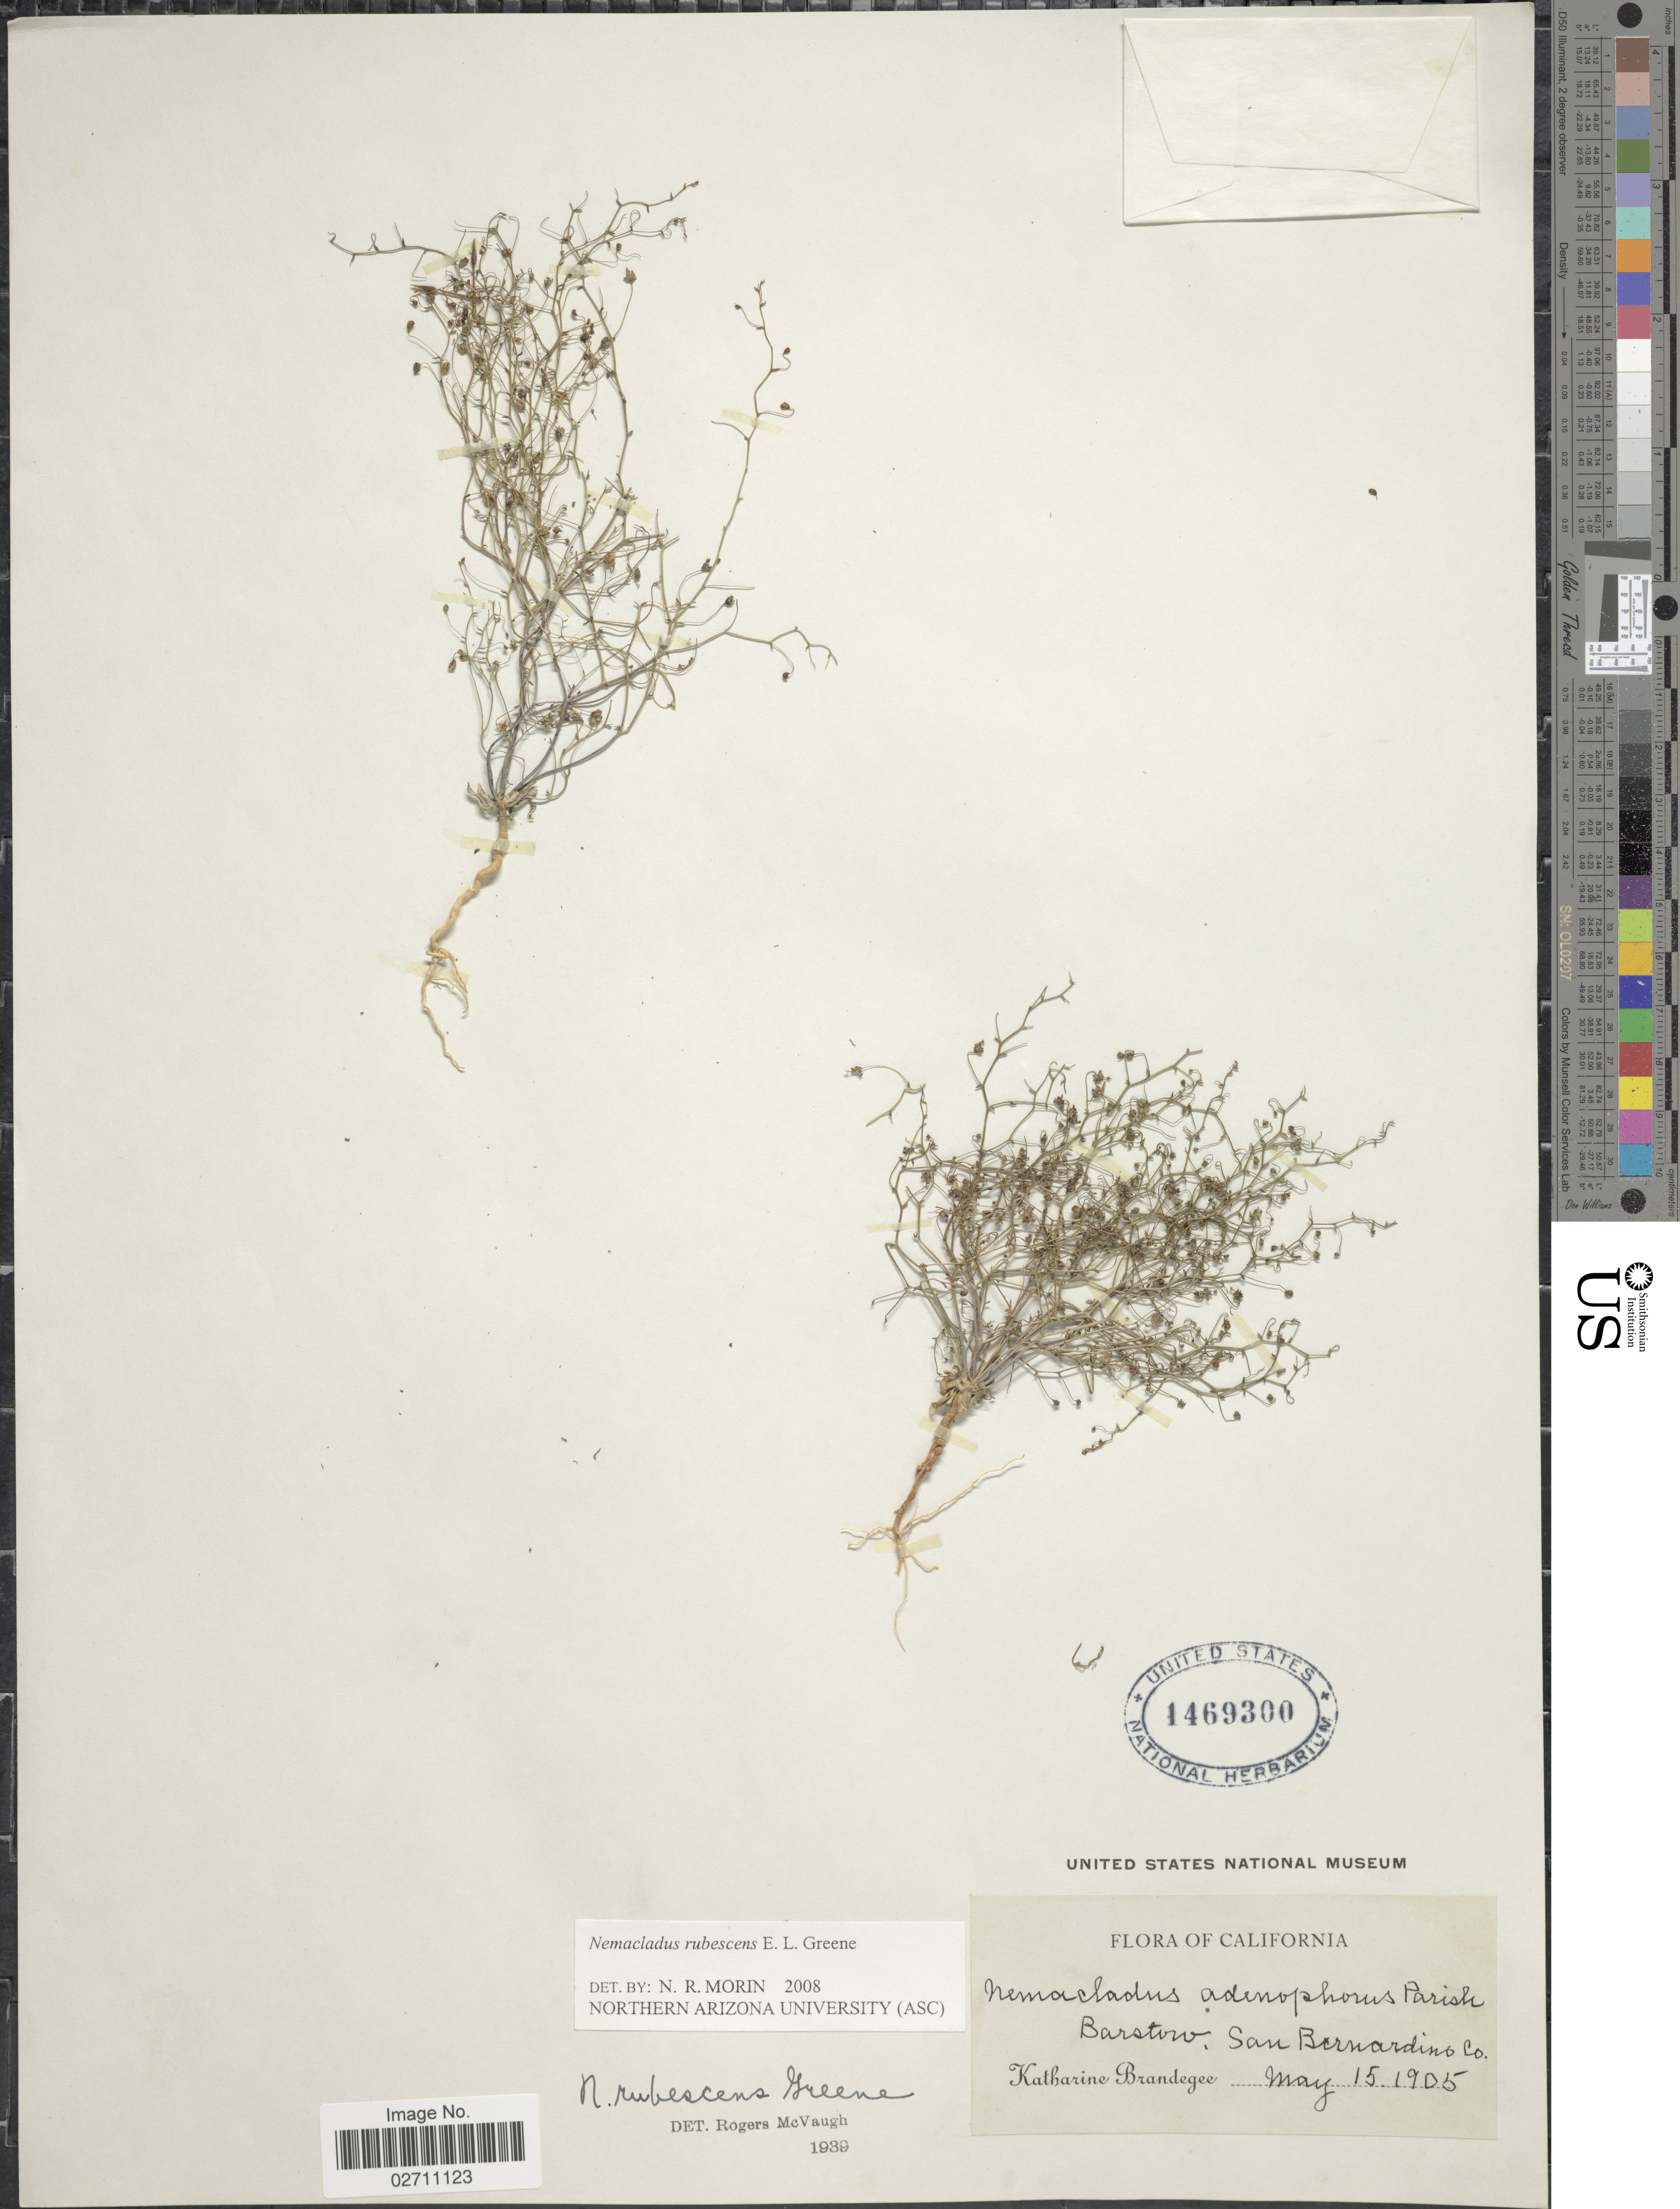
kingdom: Plantae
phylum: Tracheophyta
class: Magnoliopsida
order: Asterales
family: Campanulaceae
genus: Nemacladus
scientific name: Nemacladus rubescens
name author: Greene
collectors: M. K. Brandegee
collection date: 1905-05-15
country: United States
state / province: California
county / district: San Bernardino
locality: Barstow, San Bernardino Co.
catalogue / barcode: US 1469300